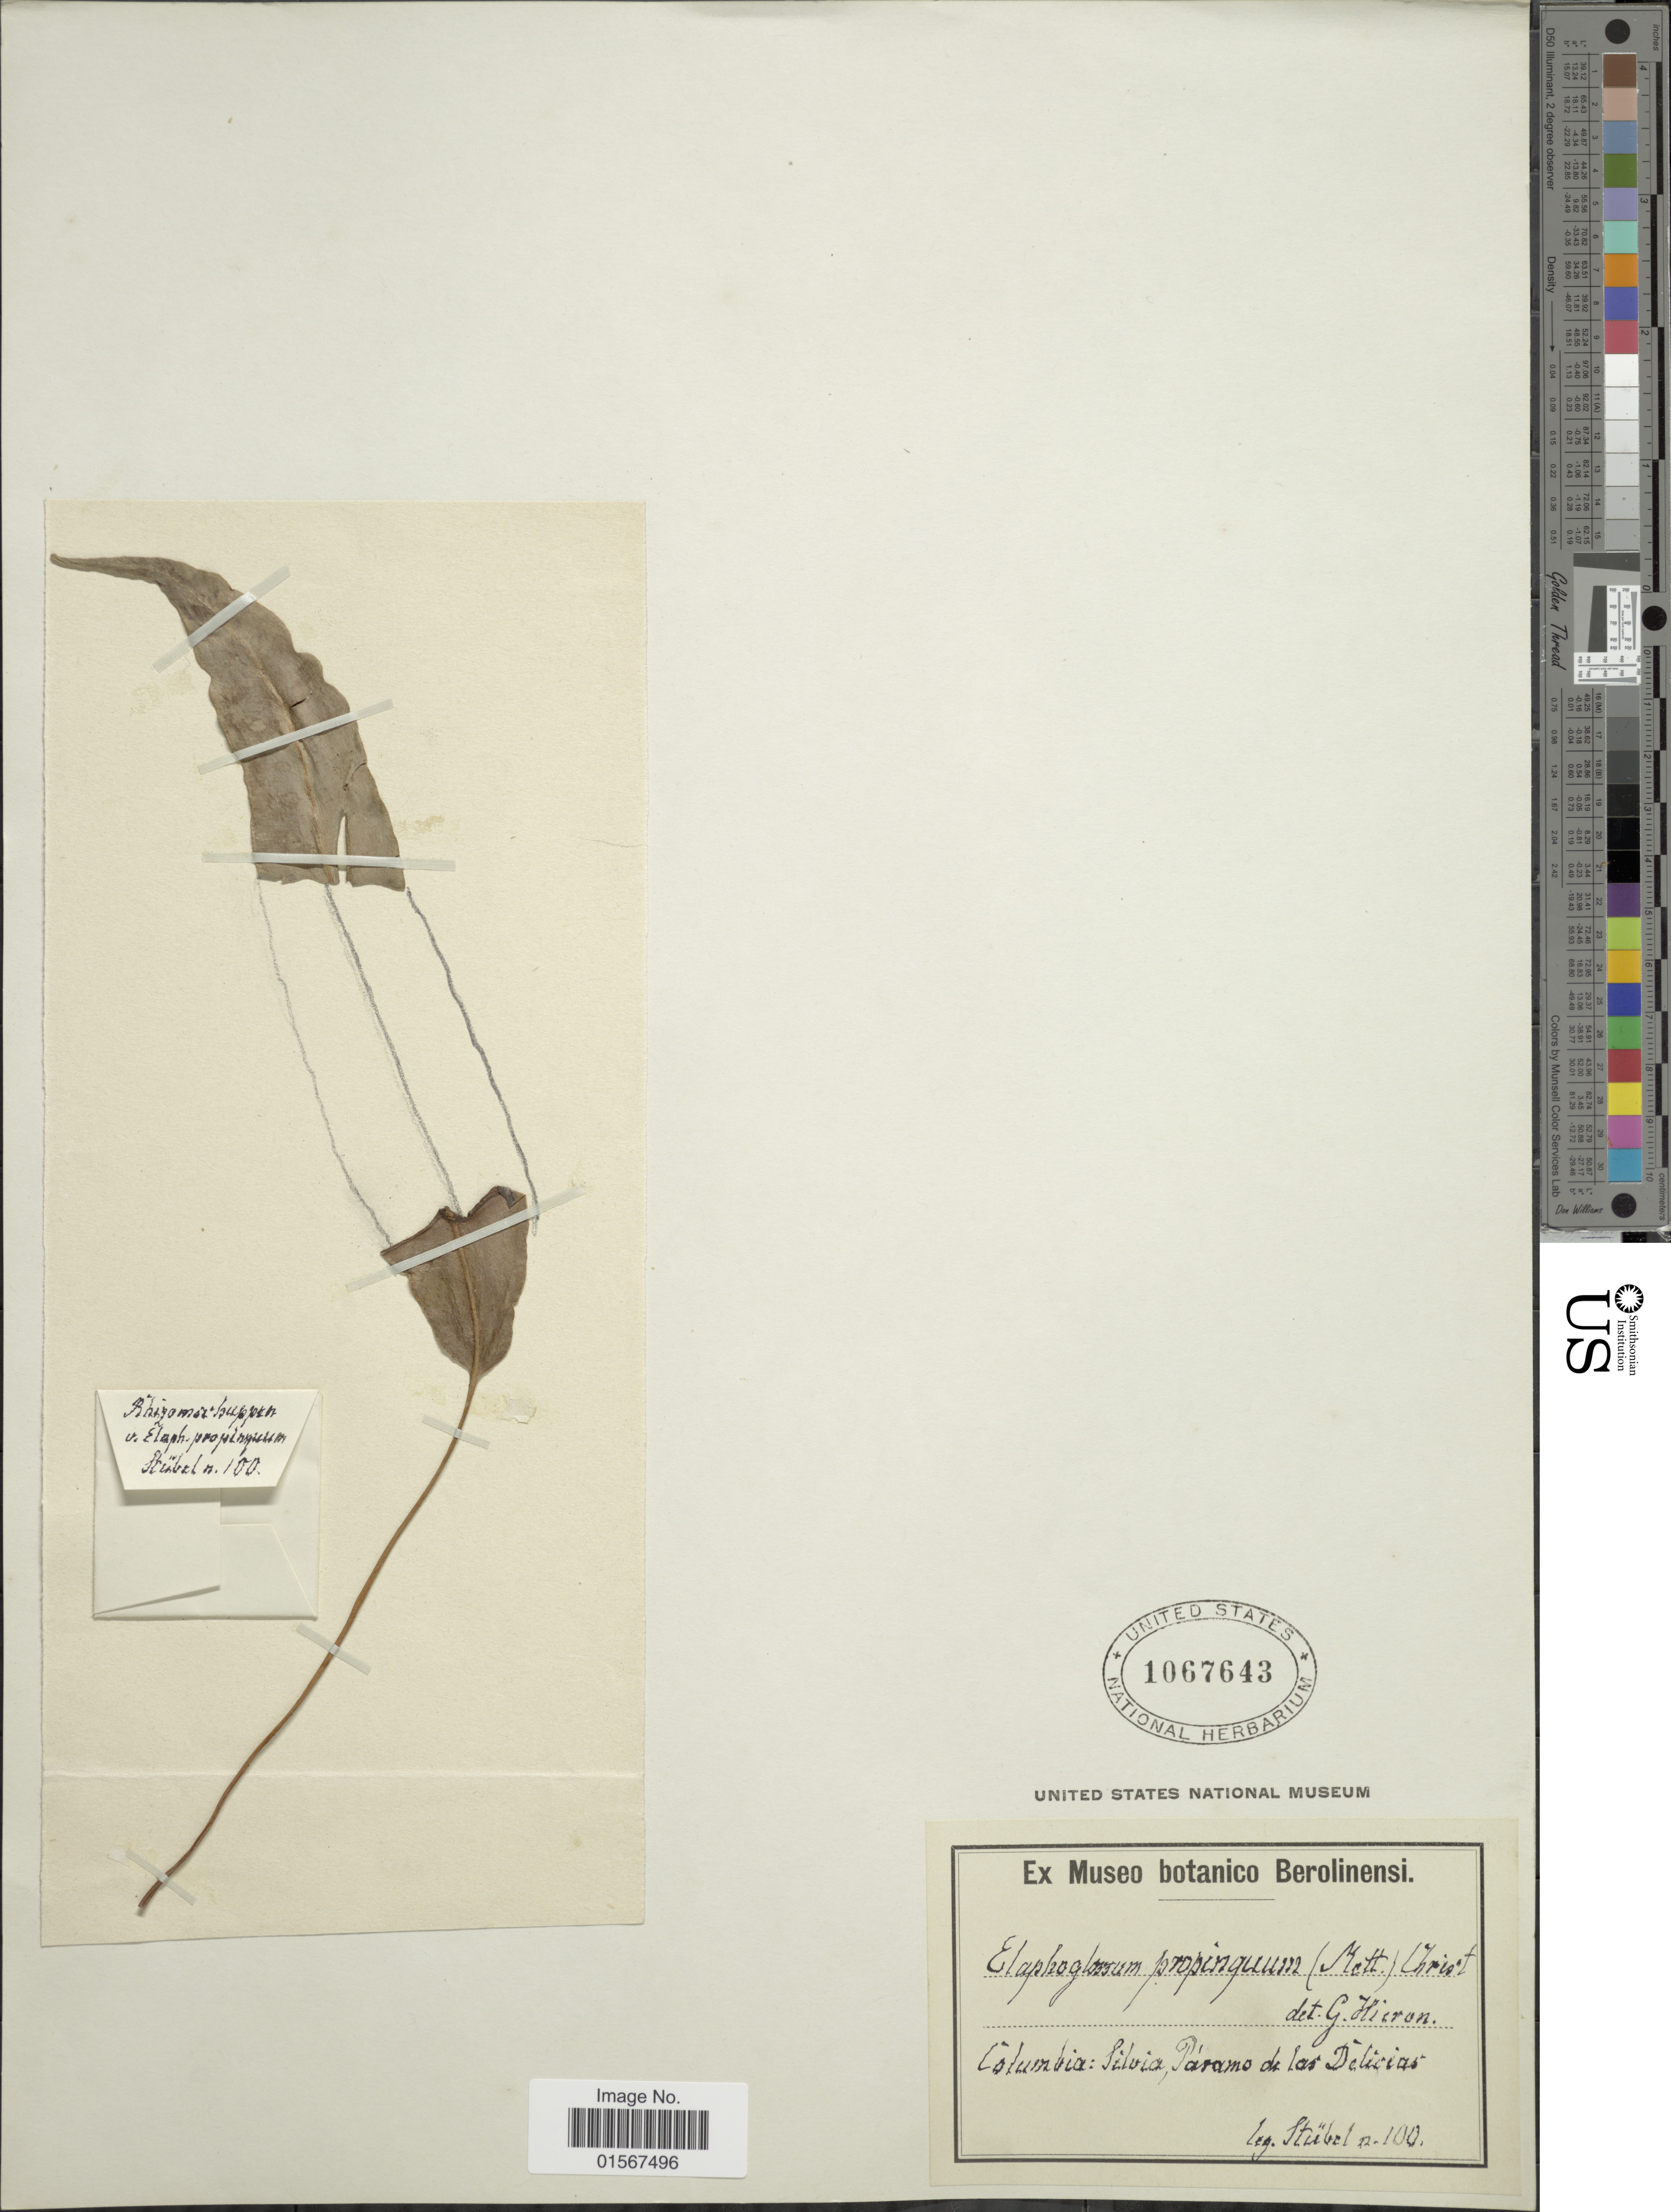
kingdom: Plantae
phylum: Tracheophyta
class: Polypodiopsida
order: Polypodiales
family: Dryopteridaceae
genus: Elaphoglossum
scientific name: Elaphoglossum propinquum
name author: (Mett.) Christ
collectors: -. Stubel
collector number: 100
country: Colombia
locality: Colombia: Silva, Páramo de las Delicias.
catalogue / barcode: US 1067643